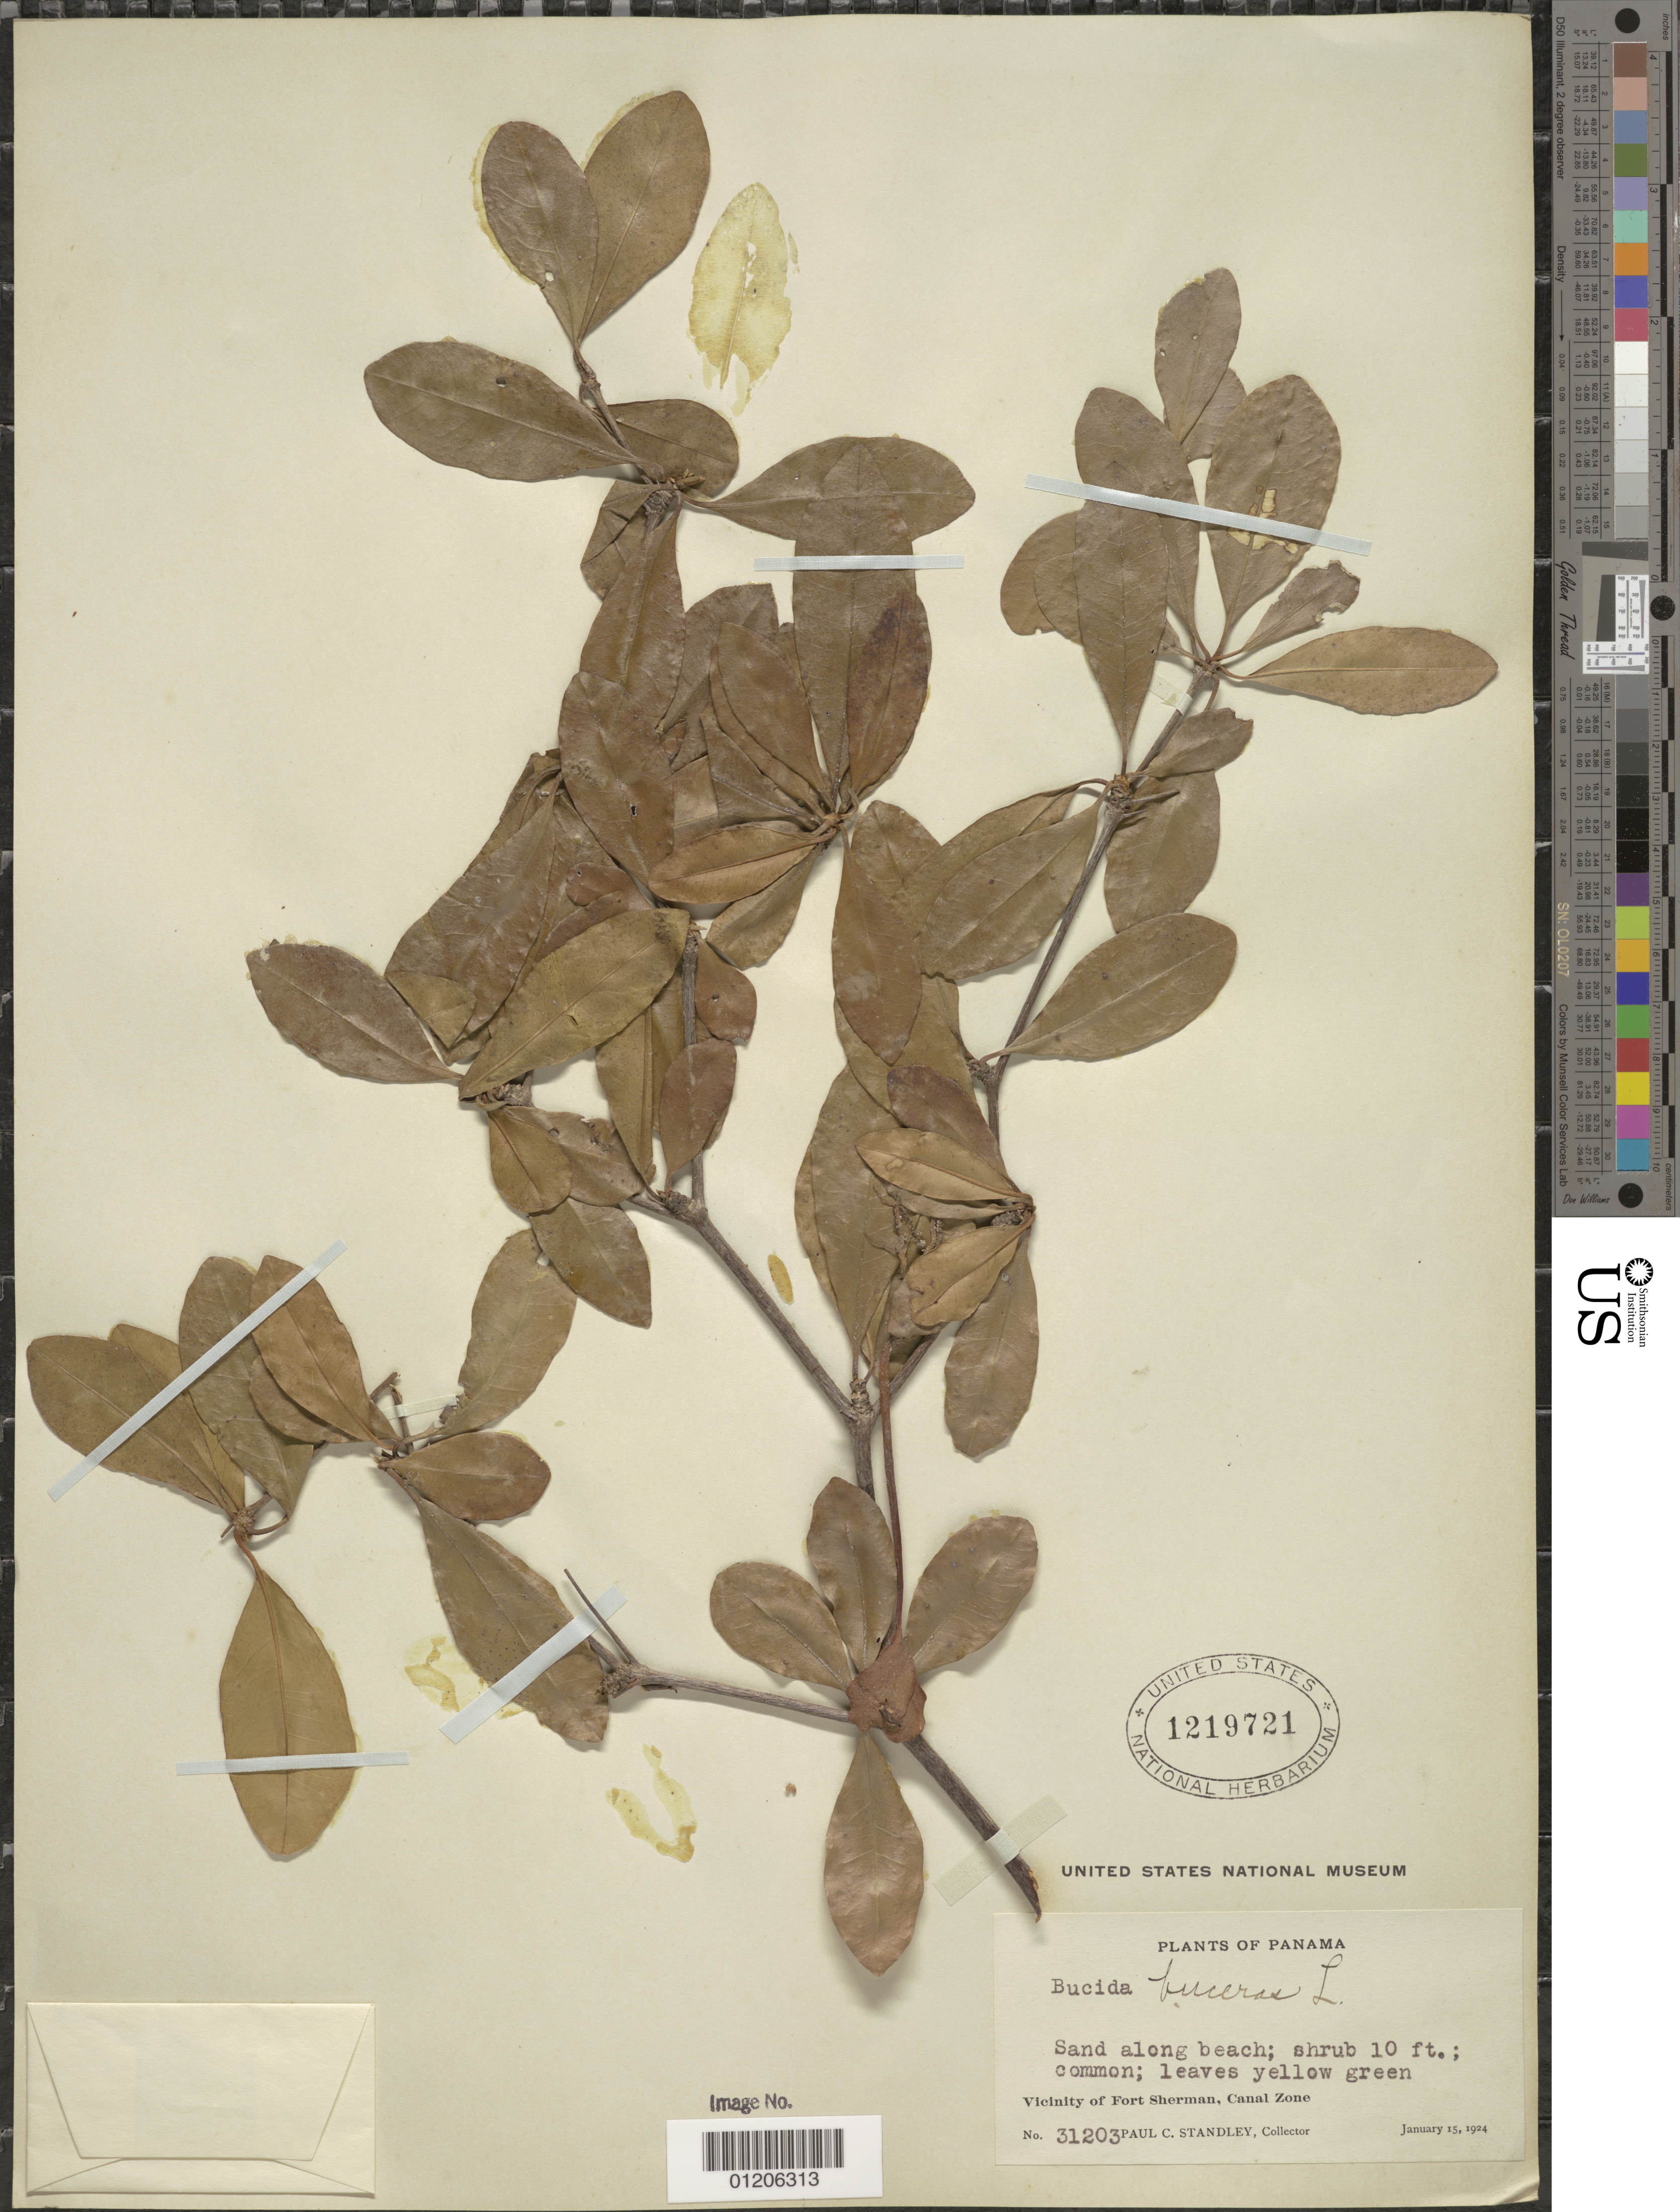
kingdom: Plantae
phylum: Tracheophyta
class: Magnoliopsida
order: Myrtales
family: Combretaceae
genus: Terminalia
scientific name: Terminalia buceras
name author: (L.) C. Wright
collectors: P. C. Standley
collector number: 31203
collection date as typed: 15 Jan 1924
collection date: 1924-01-15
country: Panama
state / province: Colón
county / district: Canal Zone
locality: Vicinity of Fort Sherman.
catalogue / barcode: US 1219721